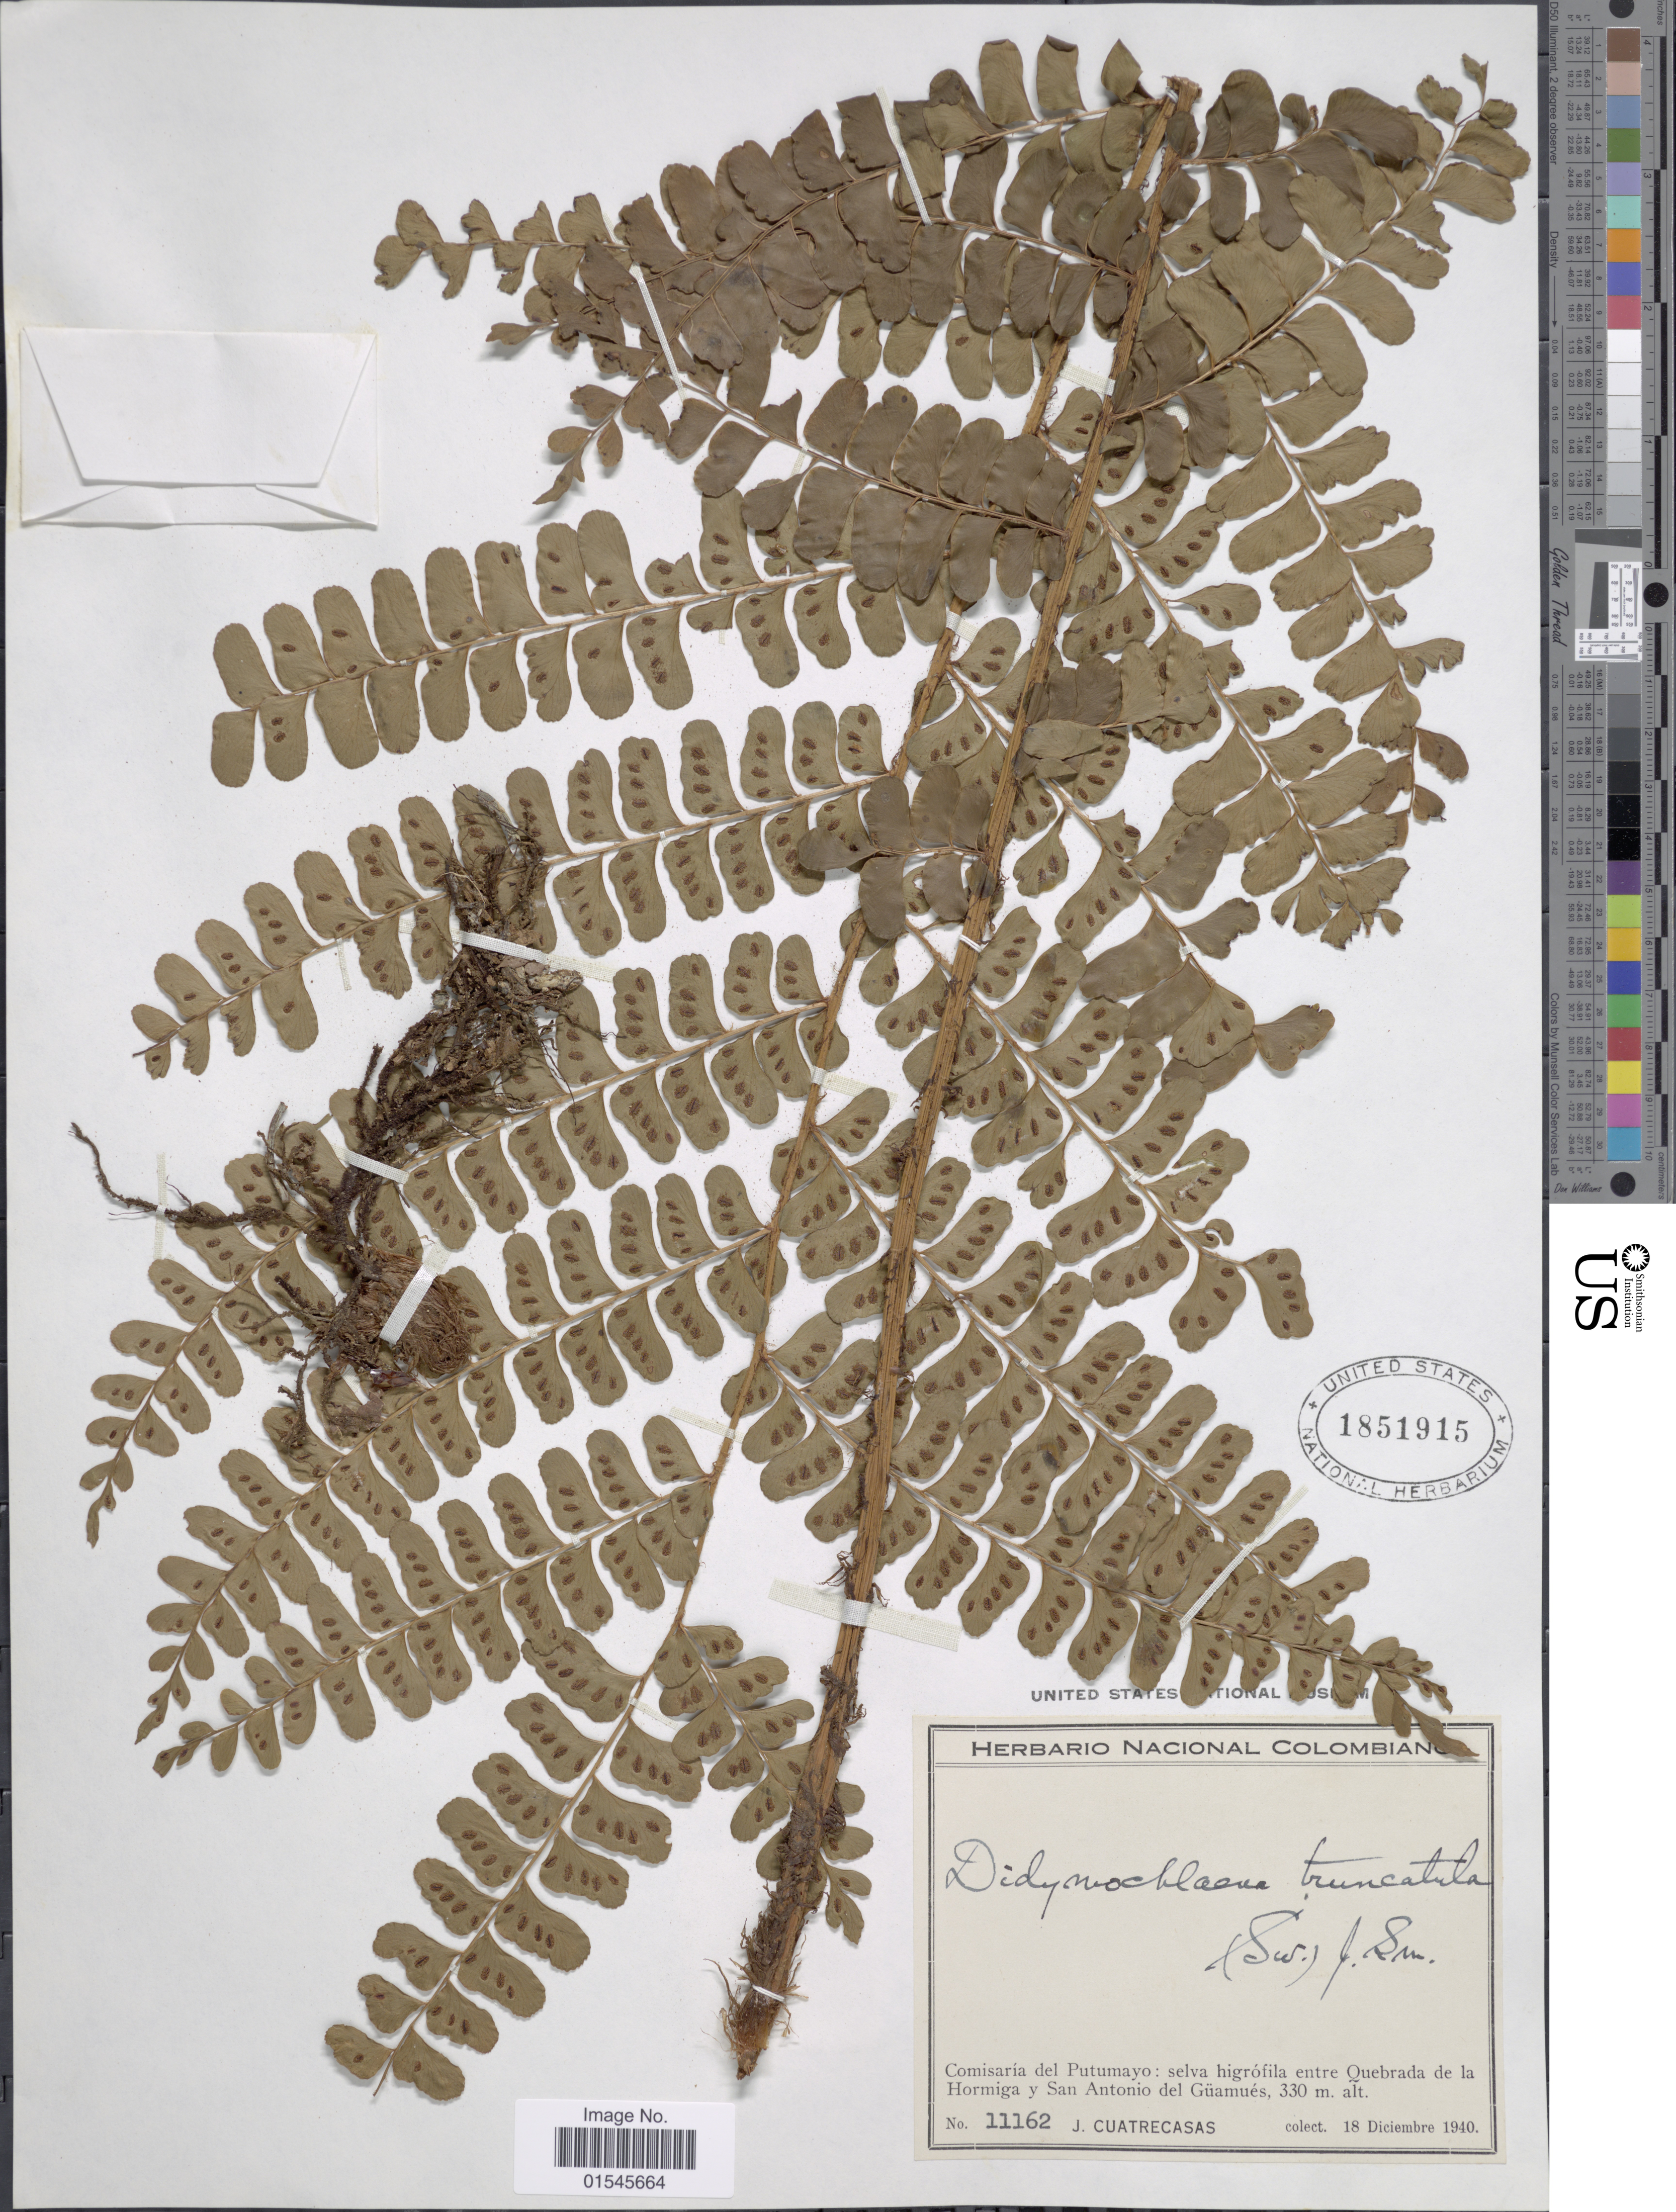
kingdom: Plantae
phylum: Tracheophyta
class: Polypodiopsida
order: Polypodiales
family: Didymochlaenaceae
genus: Didymochlaena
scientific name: Didymochlaena truncatula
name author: (Sw.) J. Sm.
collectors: J. Cuatrecasas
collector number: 11162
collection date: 1940-12-18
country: Colombia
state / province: Putumayo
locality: Comisaría del Putumayo: selva higrófila entre Quebrada de la Hormiga y San Antonio del Güamués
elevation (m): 330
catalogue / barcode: US 1851915